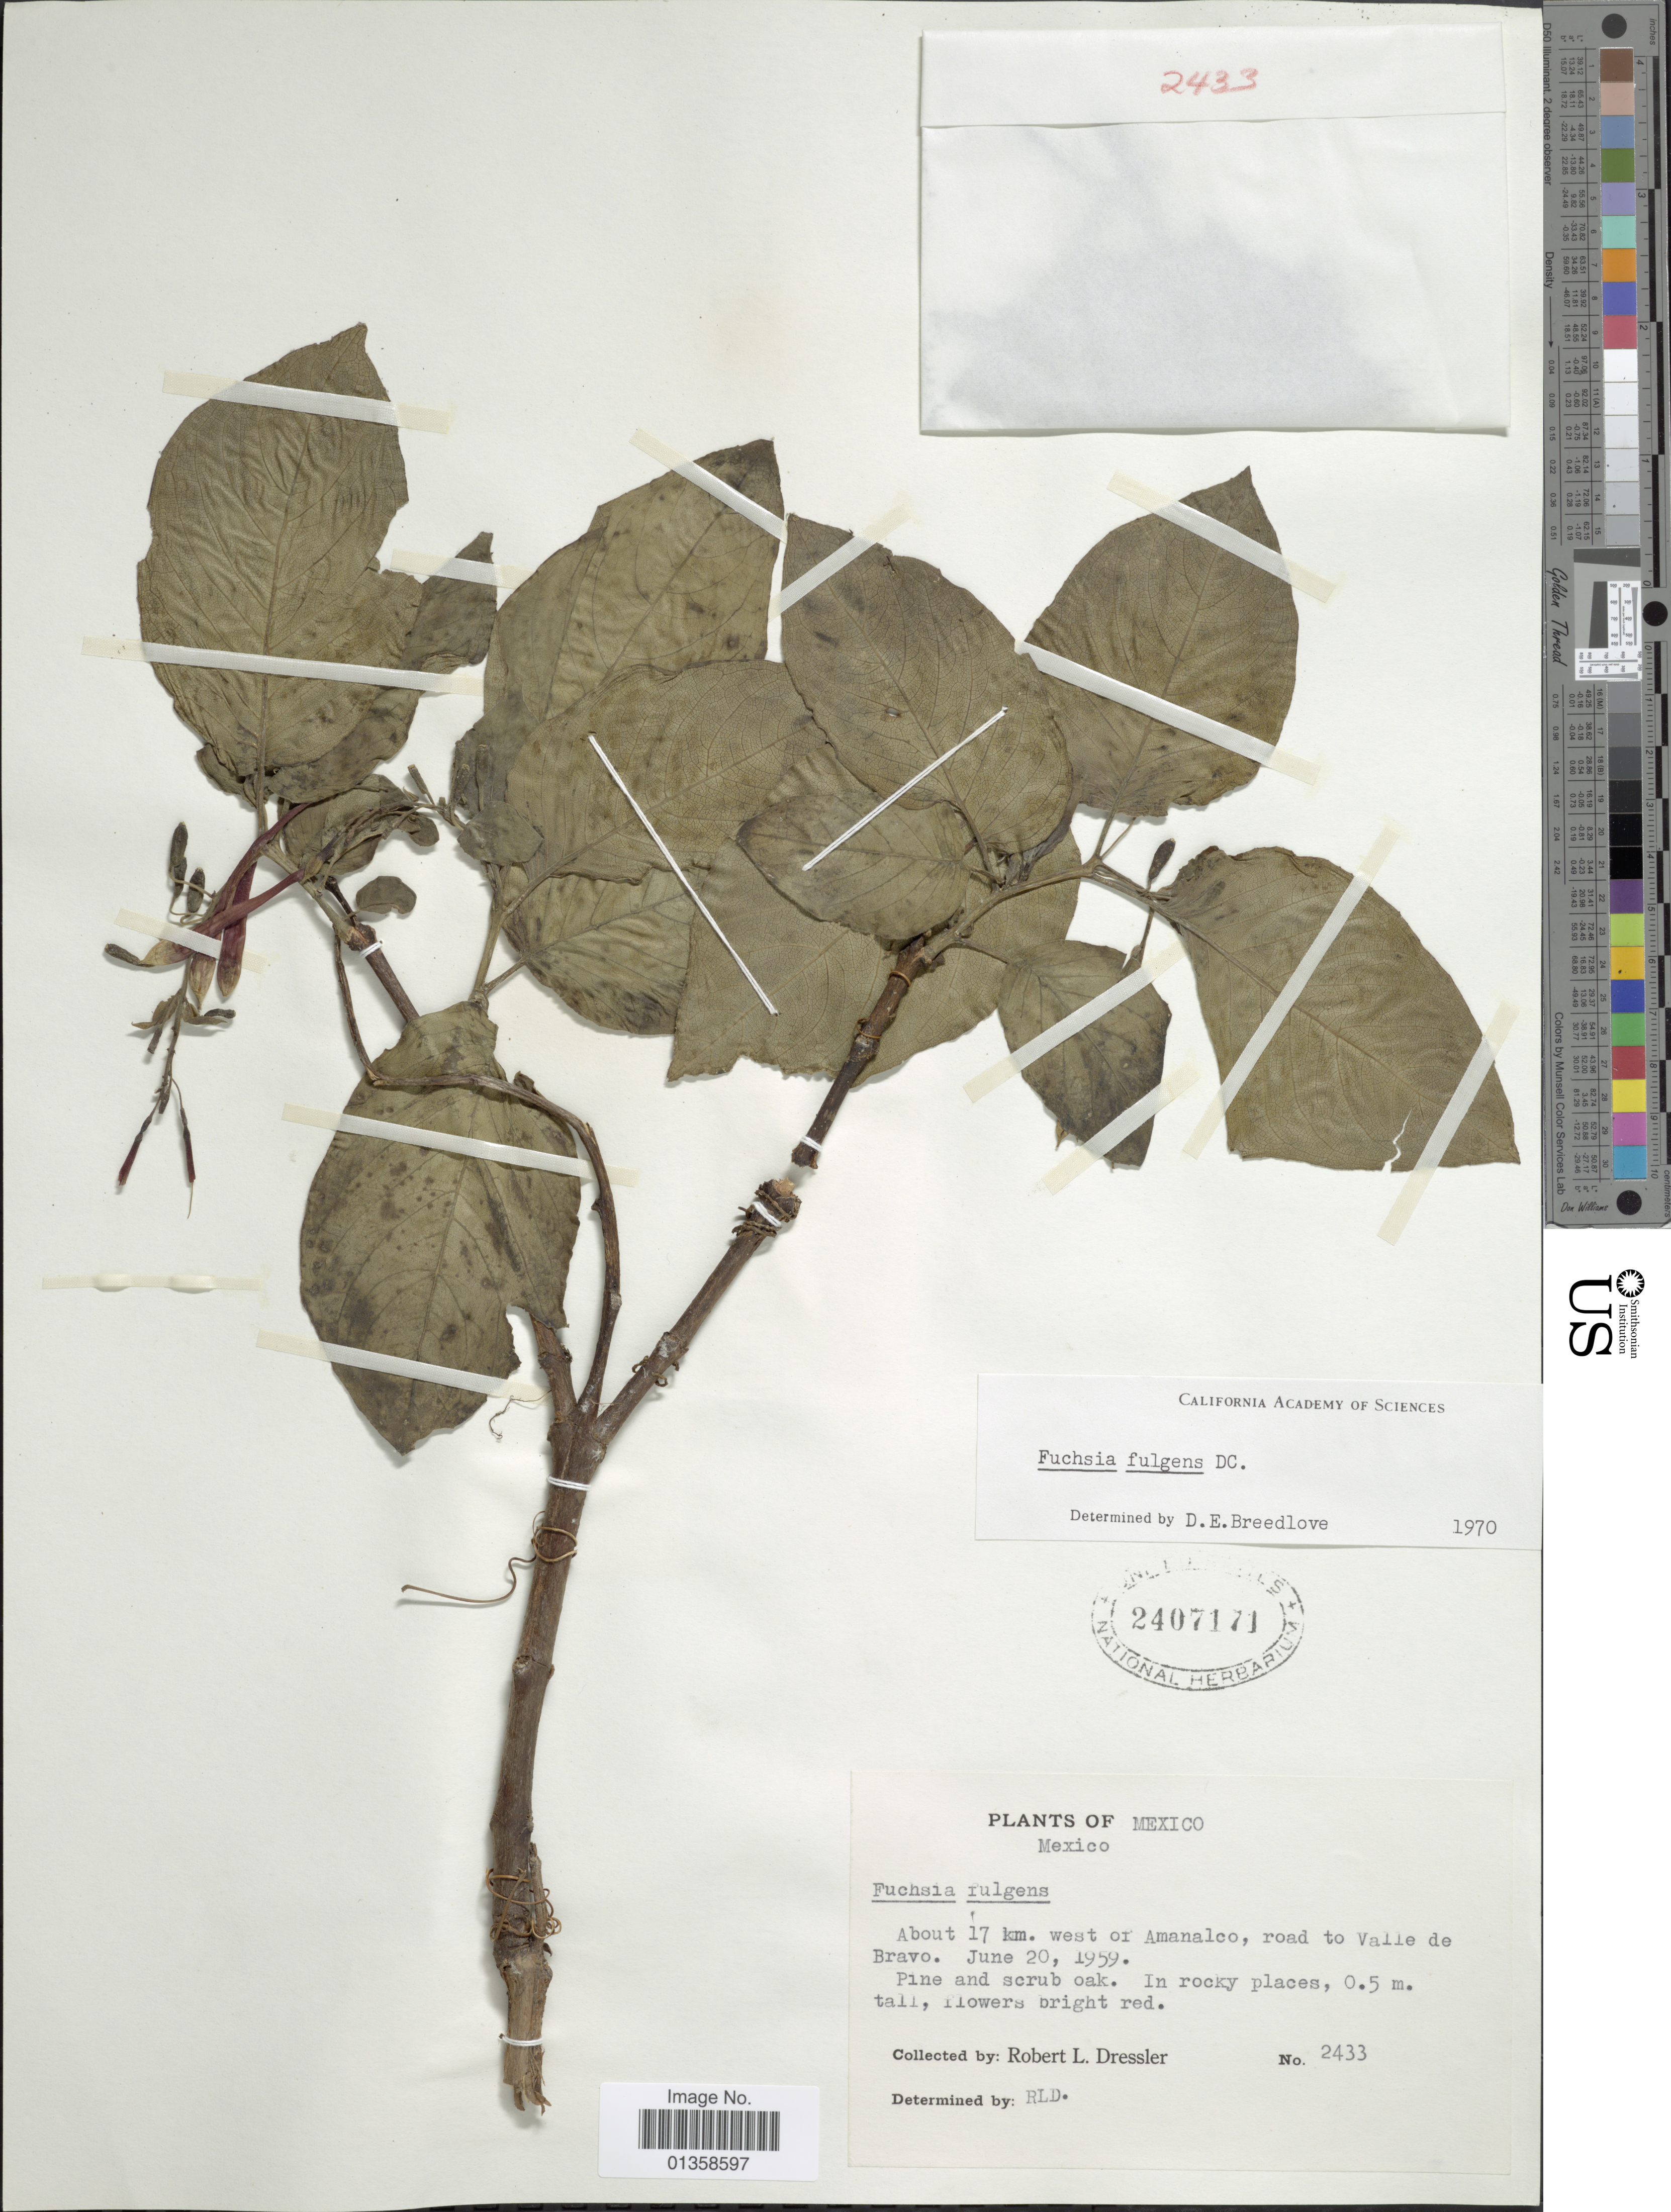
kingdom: Plantae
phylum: Tracheophyta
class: Magnoliopsida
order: Myrtales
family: Onagraceae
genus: Fuchsia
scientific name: Fuchsia fulgens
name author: DC.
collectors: R. Dressler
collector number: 2433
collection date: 1959-06-20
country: Mexico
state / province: México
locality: About 17 km. west of Amanalco, road to Valle de Bravo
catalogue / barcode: US 2407171